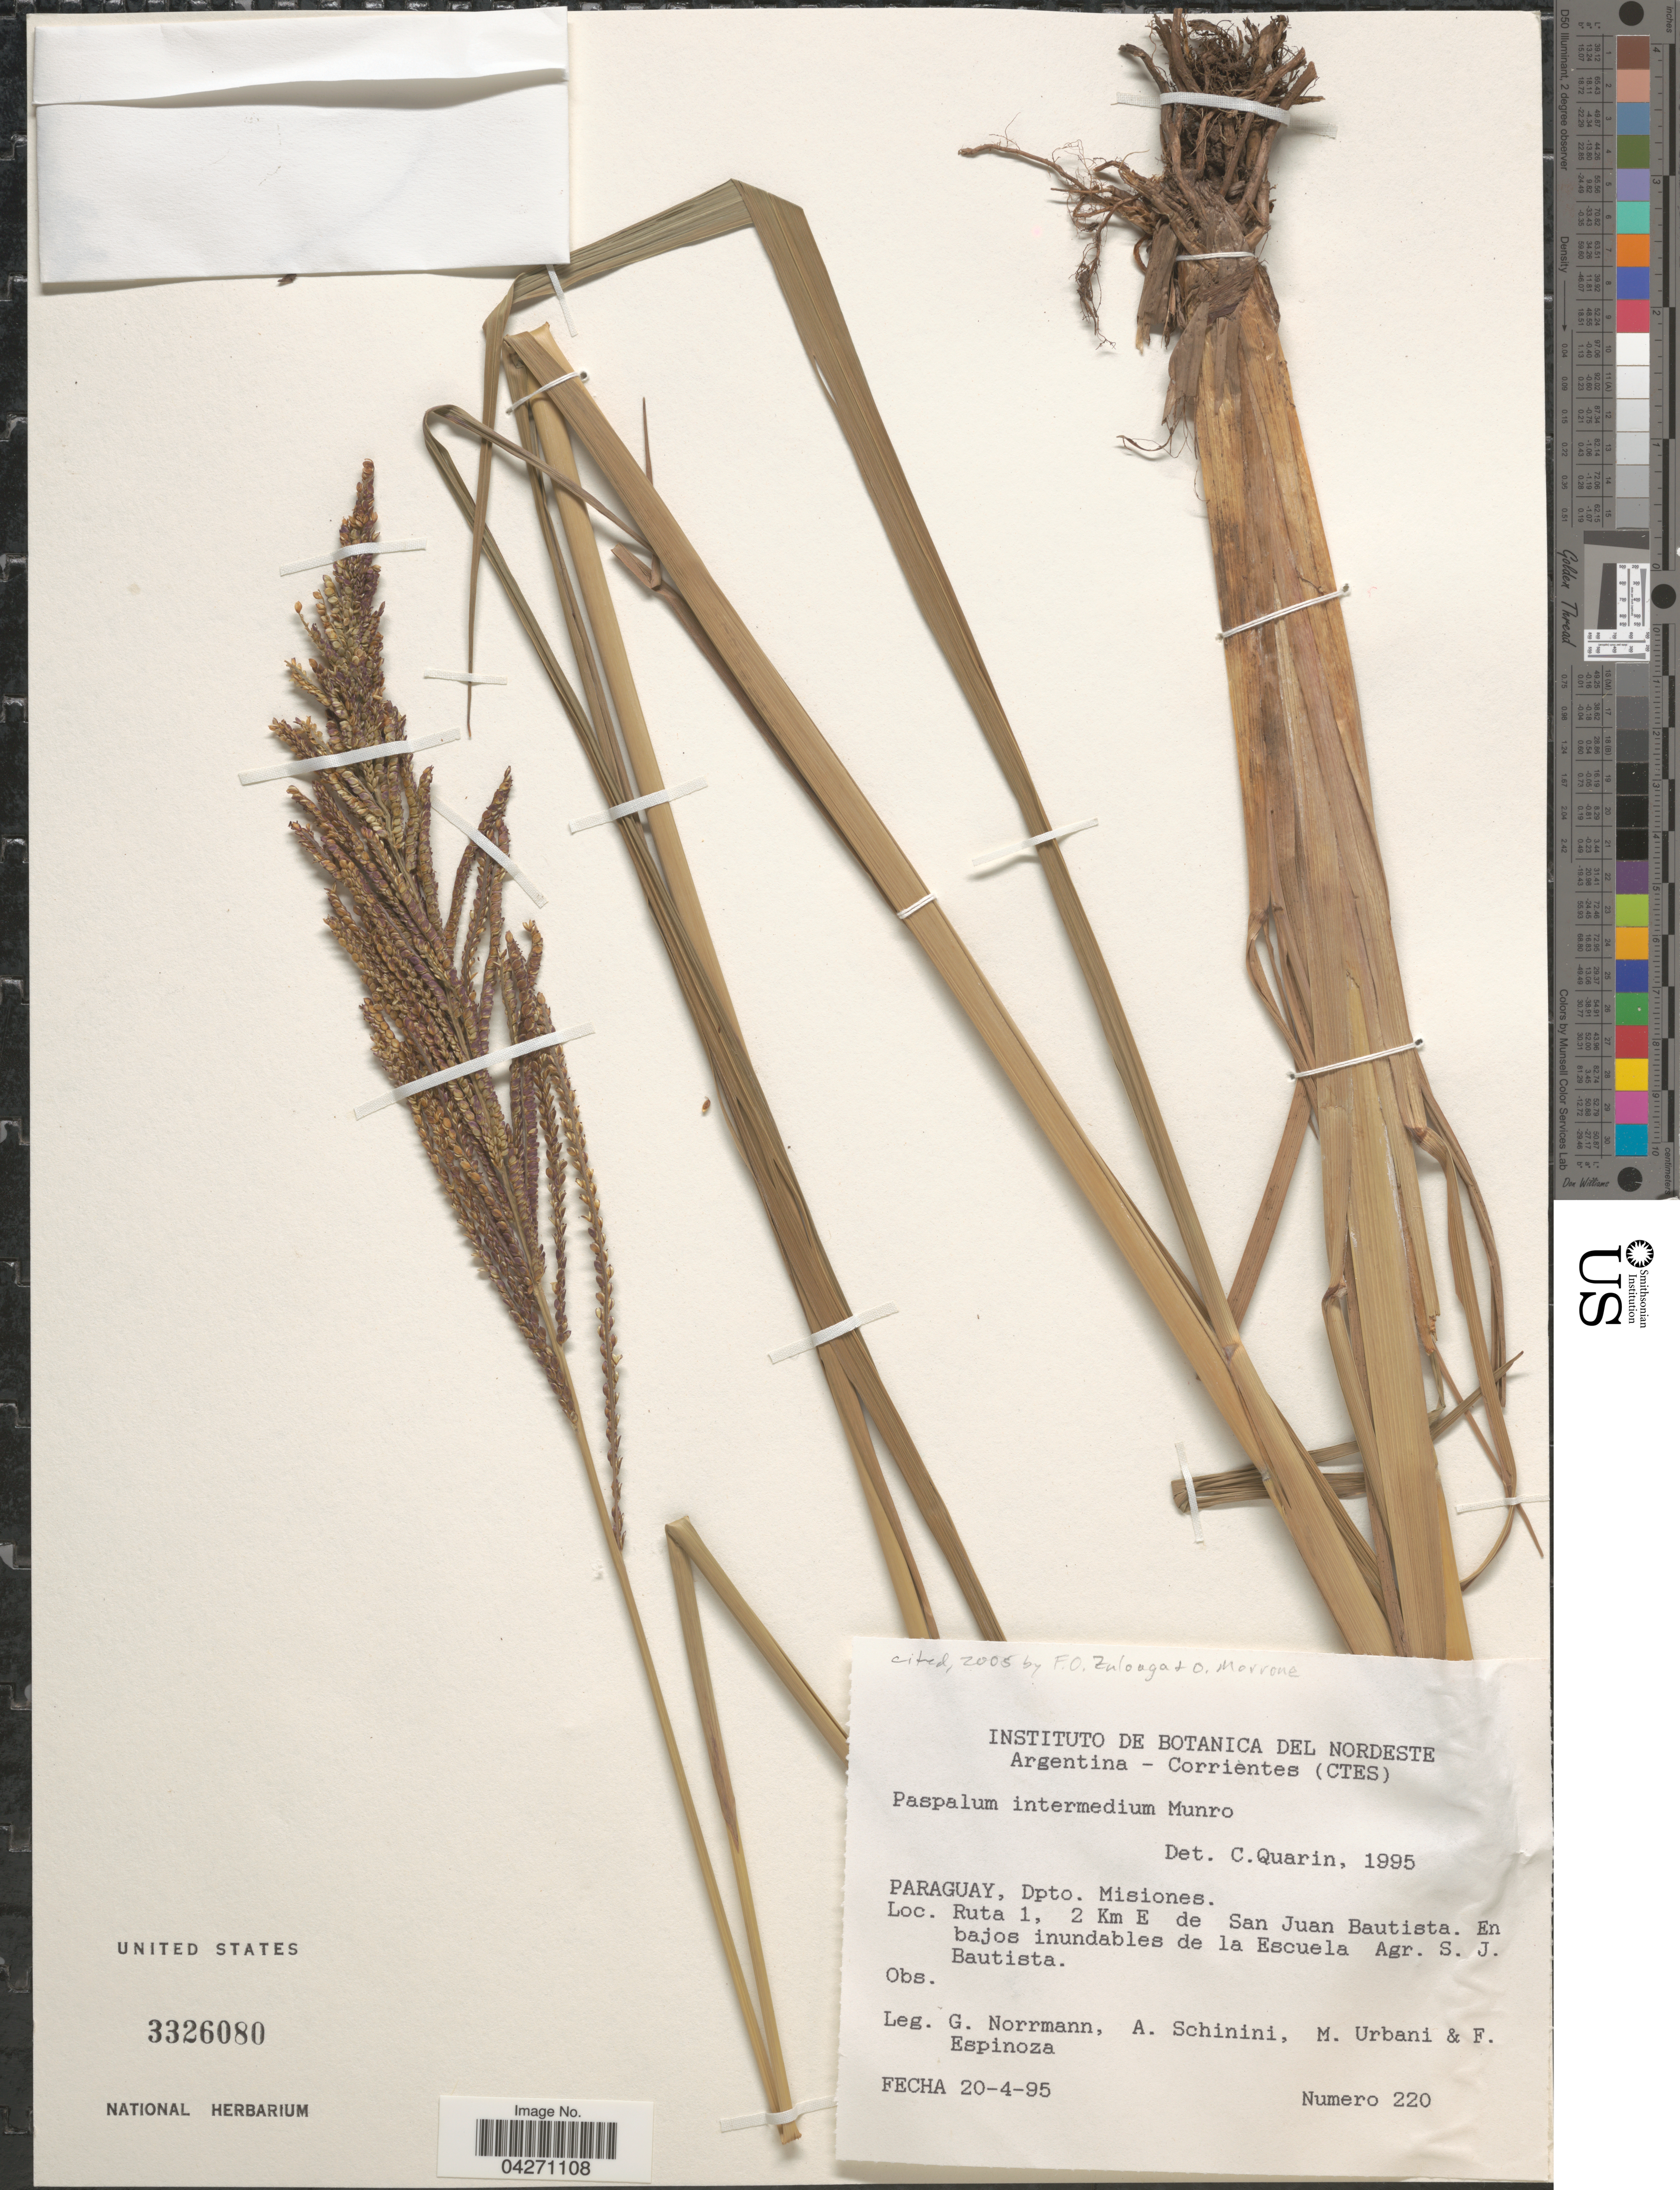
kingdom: Plantae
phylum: Tracheophyta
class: Liliopsida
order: Poales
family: Poaceae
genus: Paspalum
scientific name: Paspalum intermedium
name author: Munro ex Morong & Britton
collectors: G. Norrmann, A. Schinini, M. Urbani & F. Espinoza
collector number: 220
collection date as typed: Transcribed d/m/y: 20/4/95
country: Paraguay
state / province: Misiones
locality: Dpto. Misiones. Ruta 1, 2 Km E de San Juan Bautista. En bajos inundables de la Escuela Agr. S. J. Bautista.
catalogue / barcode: US 3326080